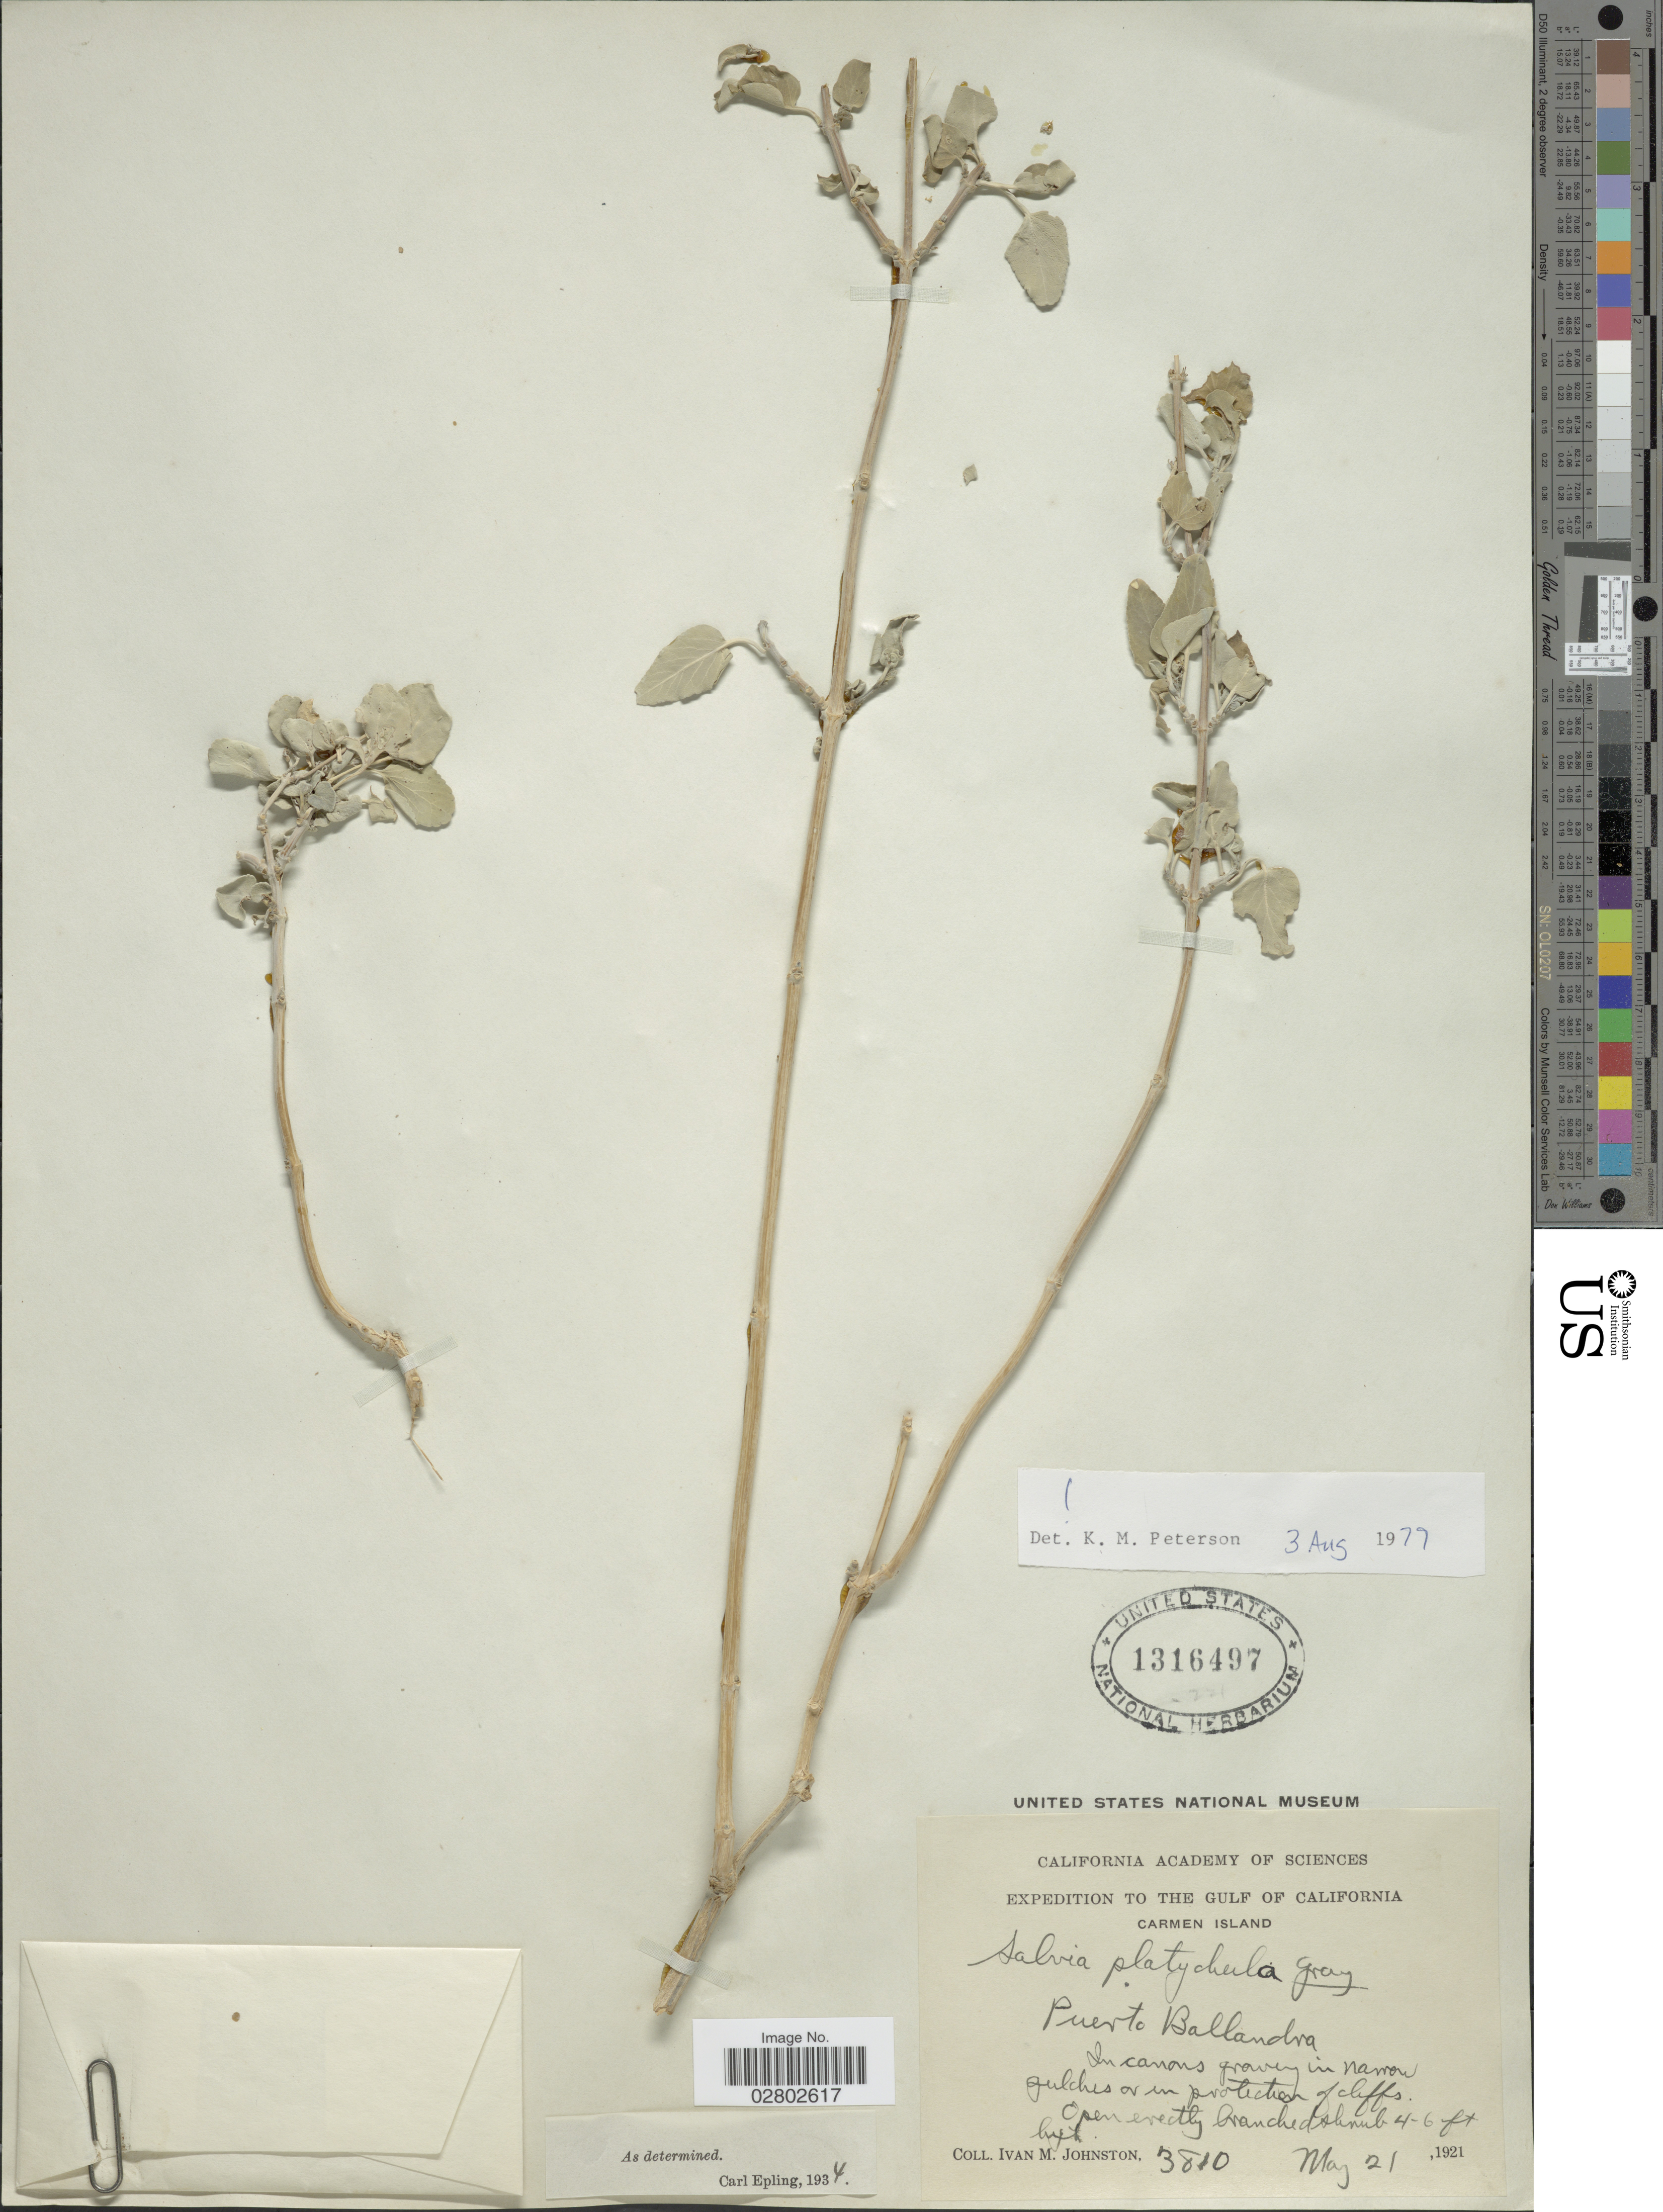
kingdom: Plantae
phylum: Tracheophyta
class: Magnoliopsida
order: Lamiales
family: Lamiaceae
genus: Salvia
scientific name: Salvia platycheila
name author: A. Gray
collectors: I.M. Johnston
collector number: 3810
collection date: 1921-05-21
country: Mexico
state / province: Baja California Sur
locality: Gulf of California. Carmen Island. Puerto Ballandra.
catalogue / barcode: US 1316497